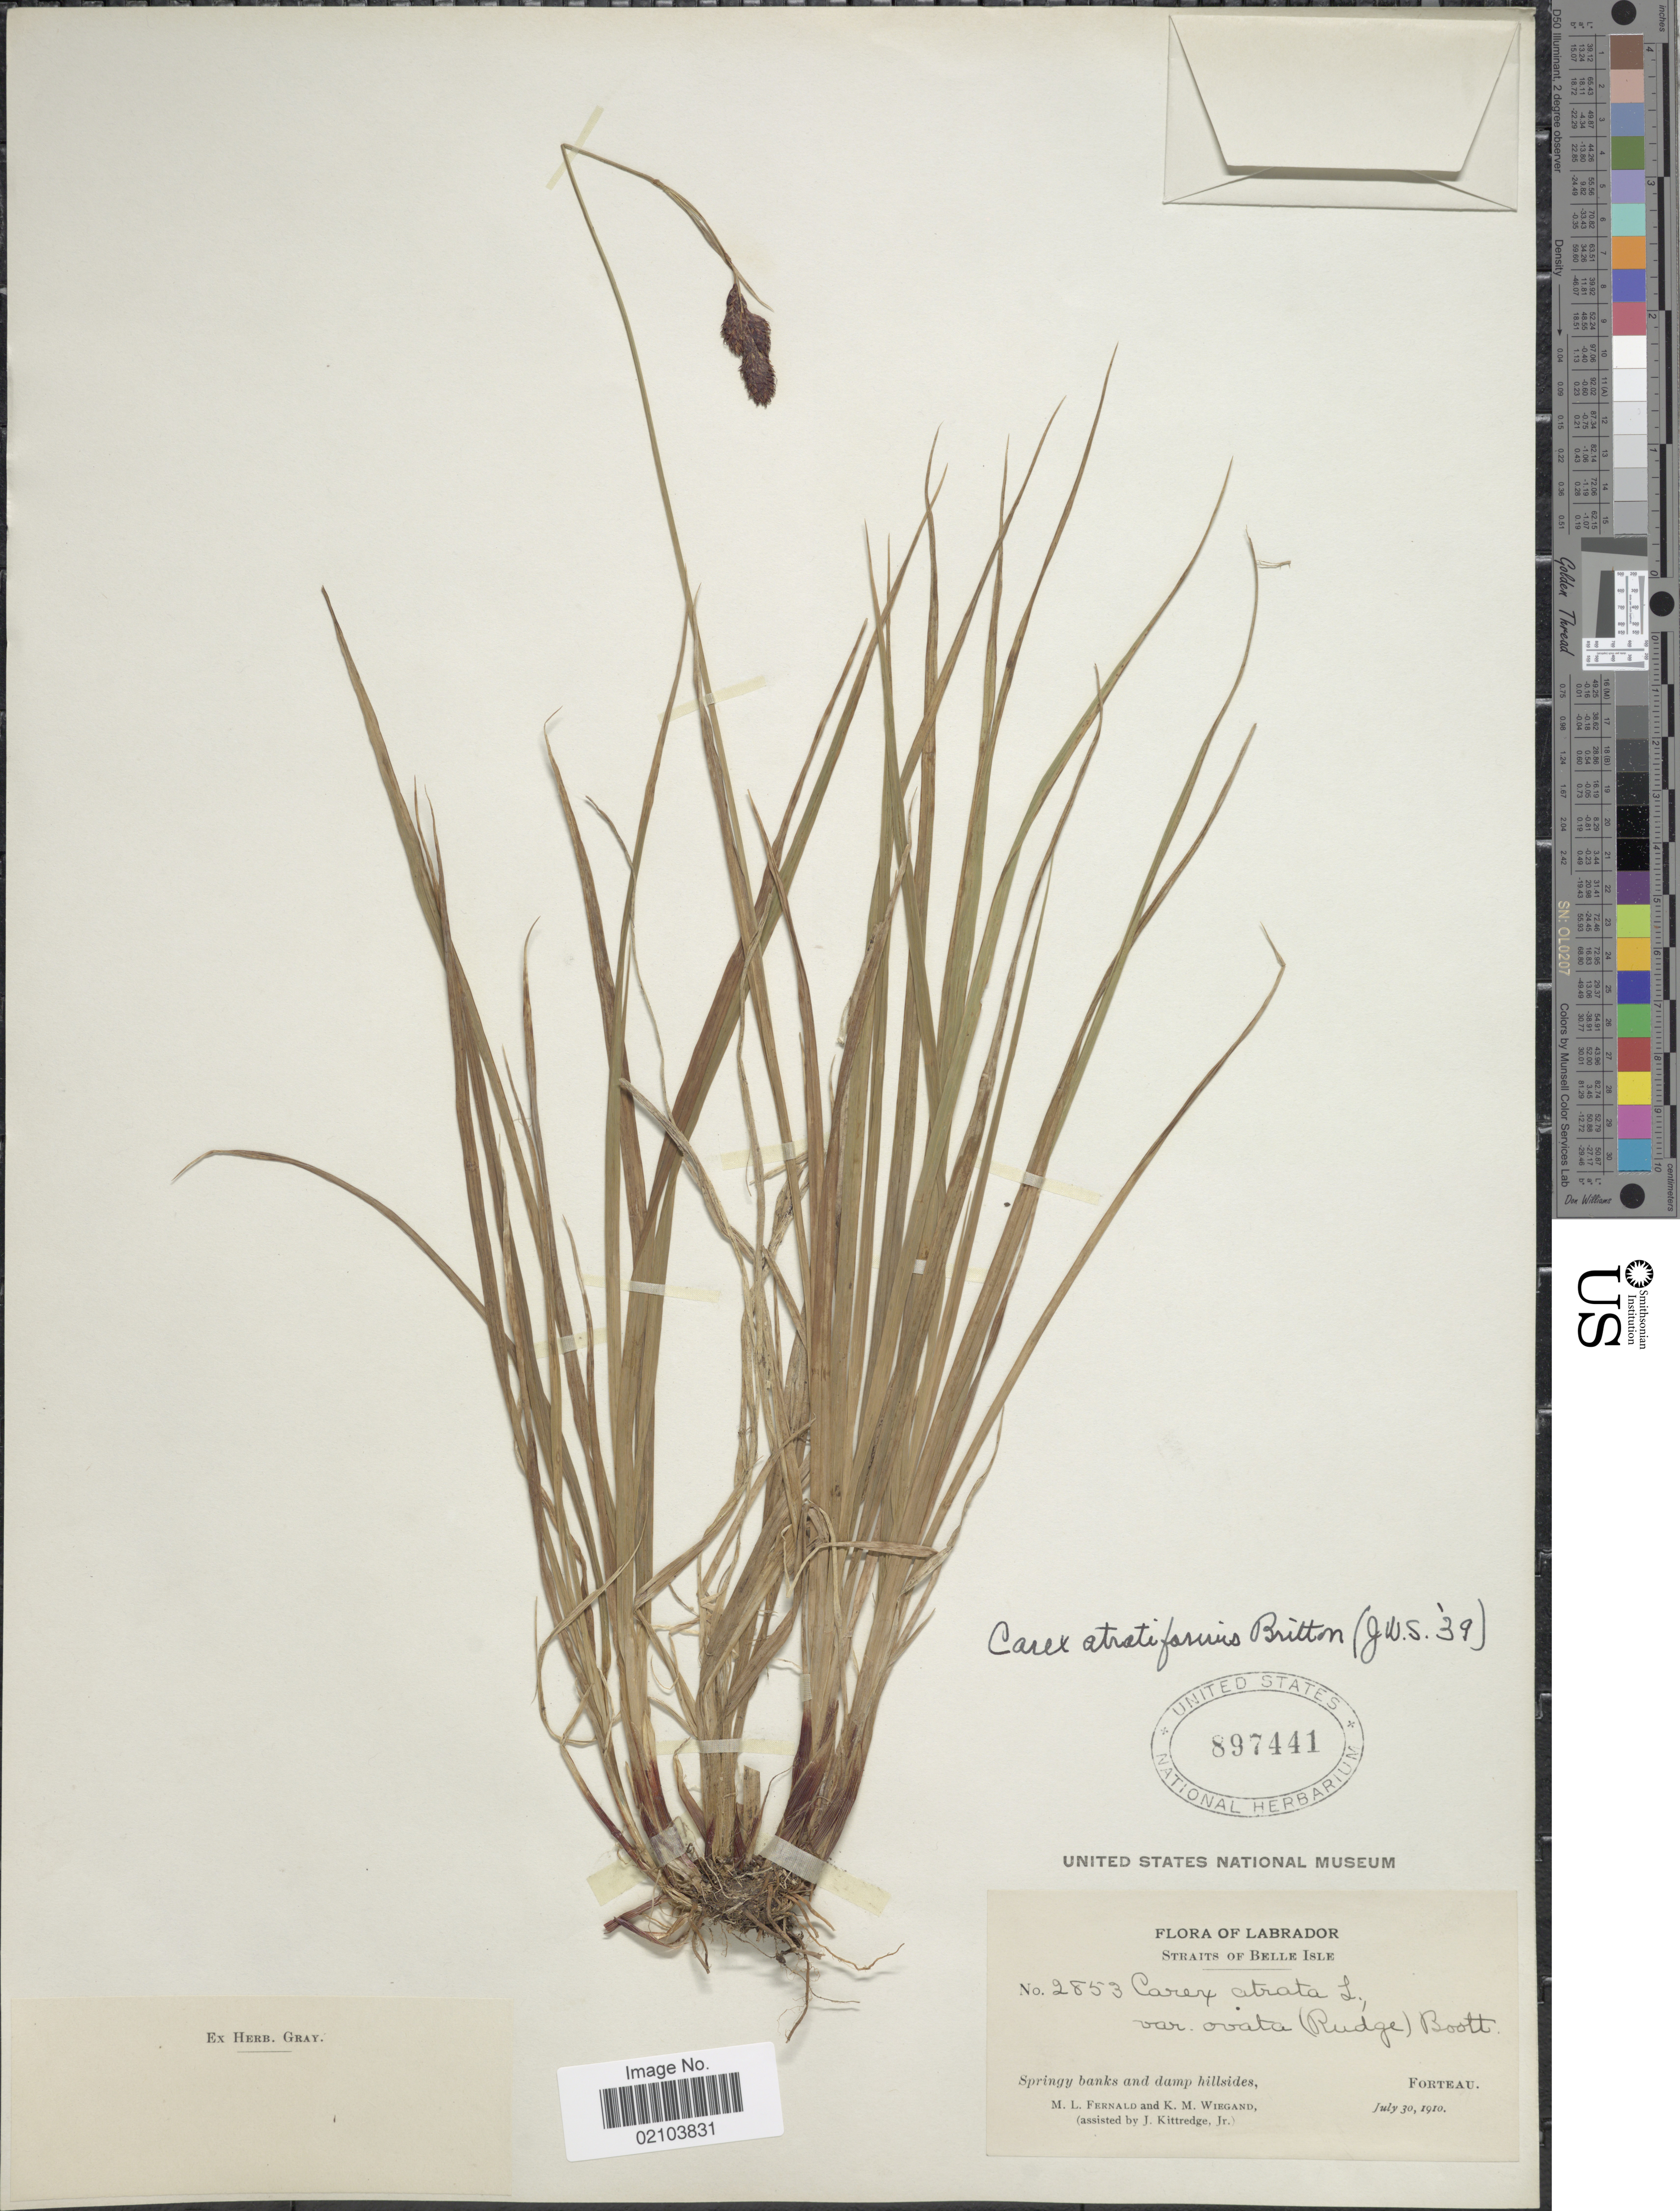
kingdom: Plantae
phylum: Tracheophyta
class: Liliopsida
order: Poales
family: Cyperaceae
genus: Carex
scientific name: Carex atratiformis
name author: Britton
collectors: M. L. Fernald, K. M. Wiegand & J. Kittredge Jr.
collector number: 2853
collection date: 1910-07-30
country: Canada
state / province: Newfoundland and Labrador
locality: Labrador. Straits of Belle Isle. Forteau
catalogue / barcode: US 897441